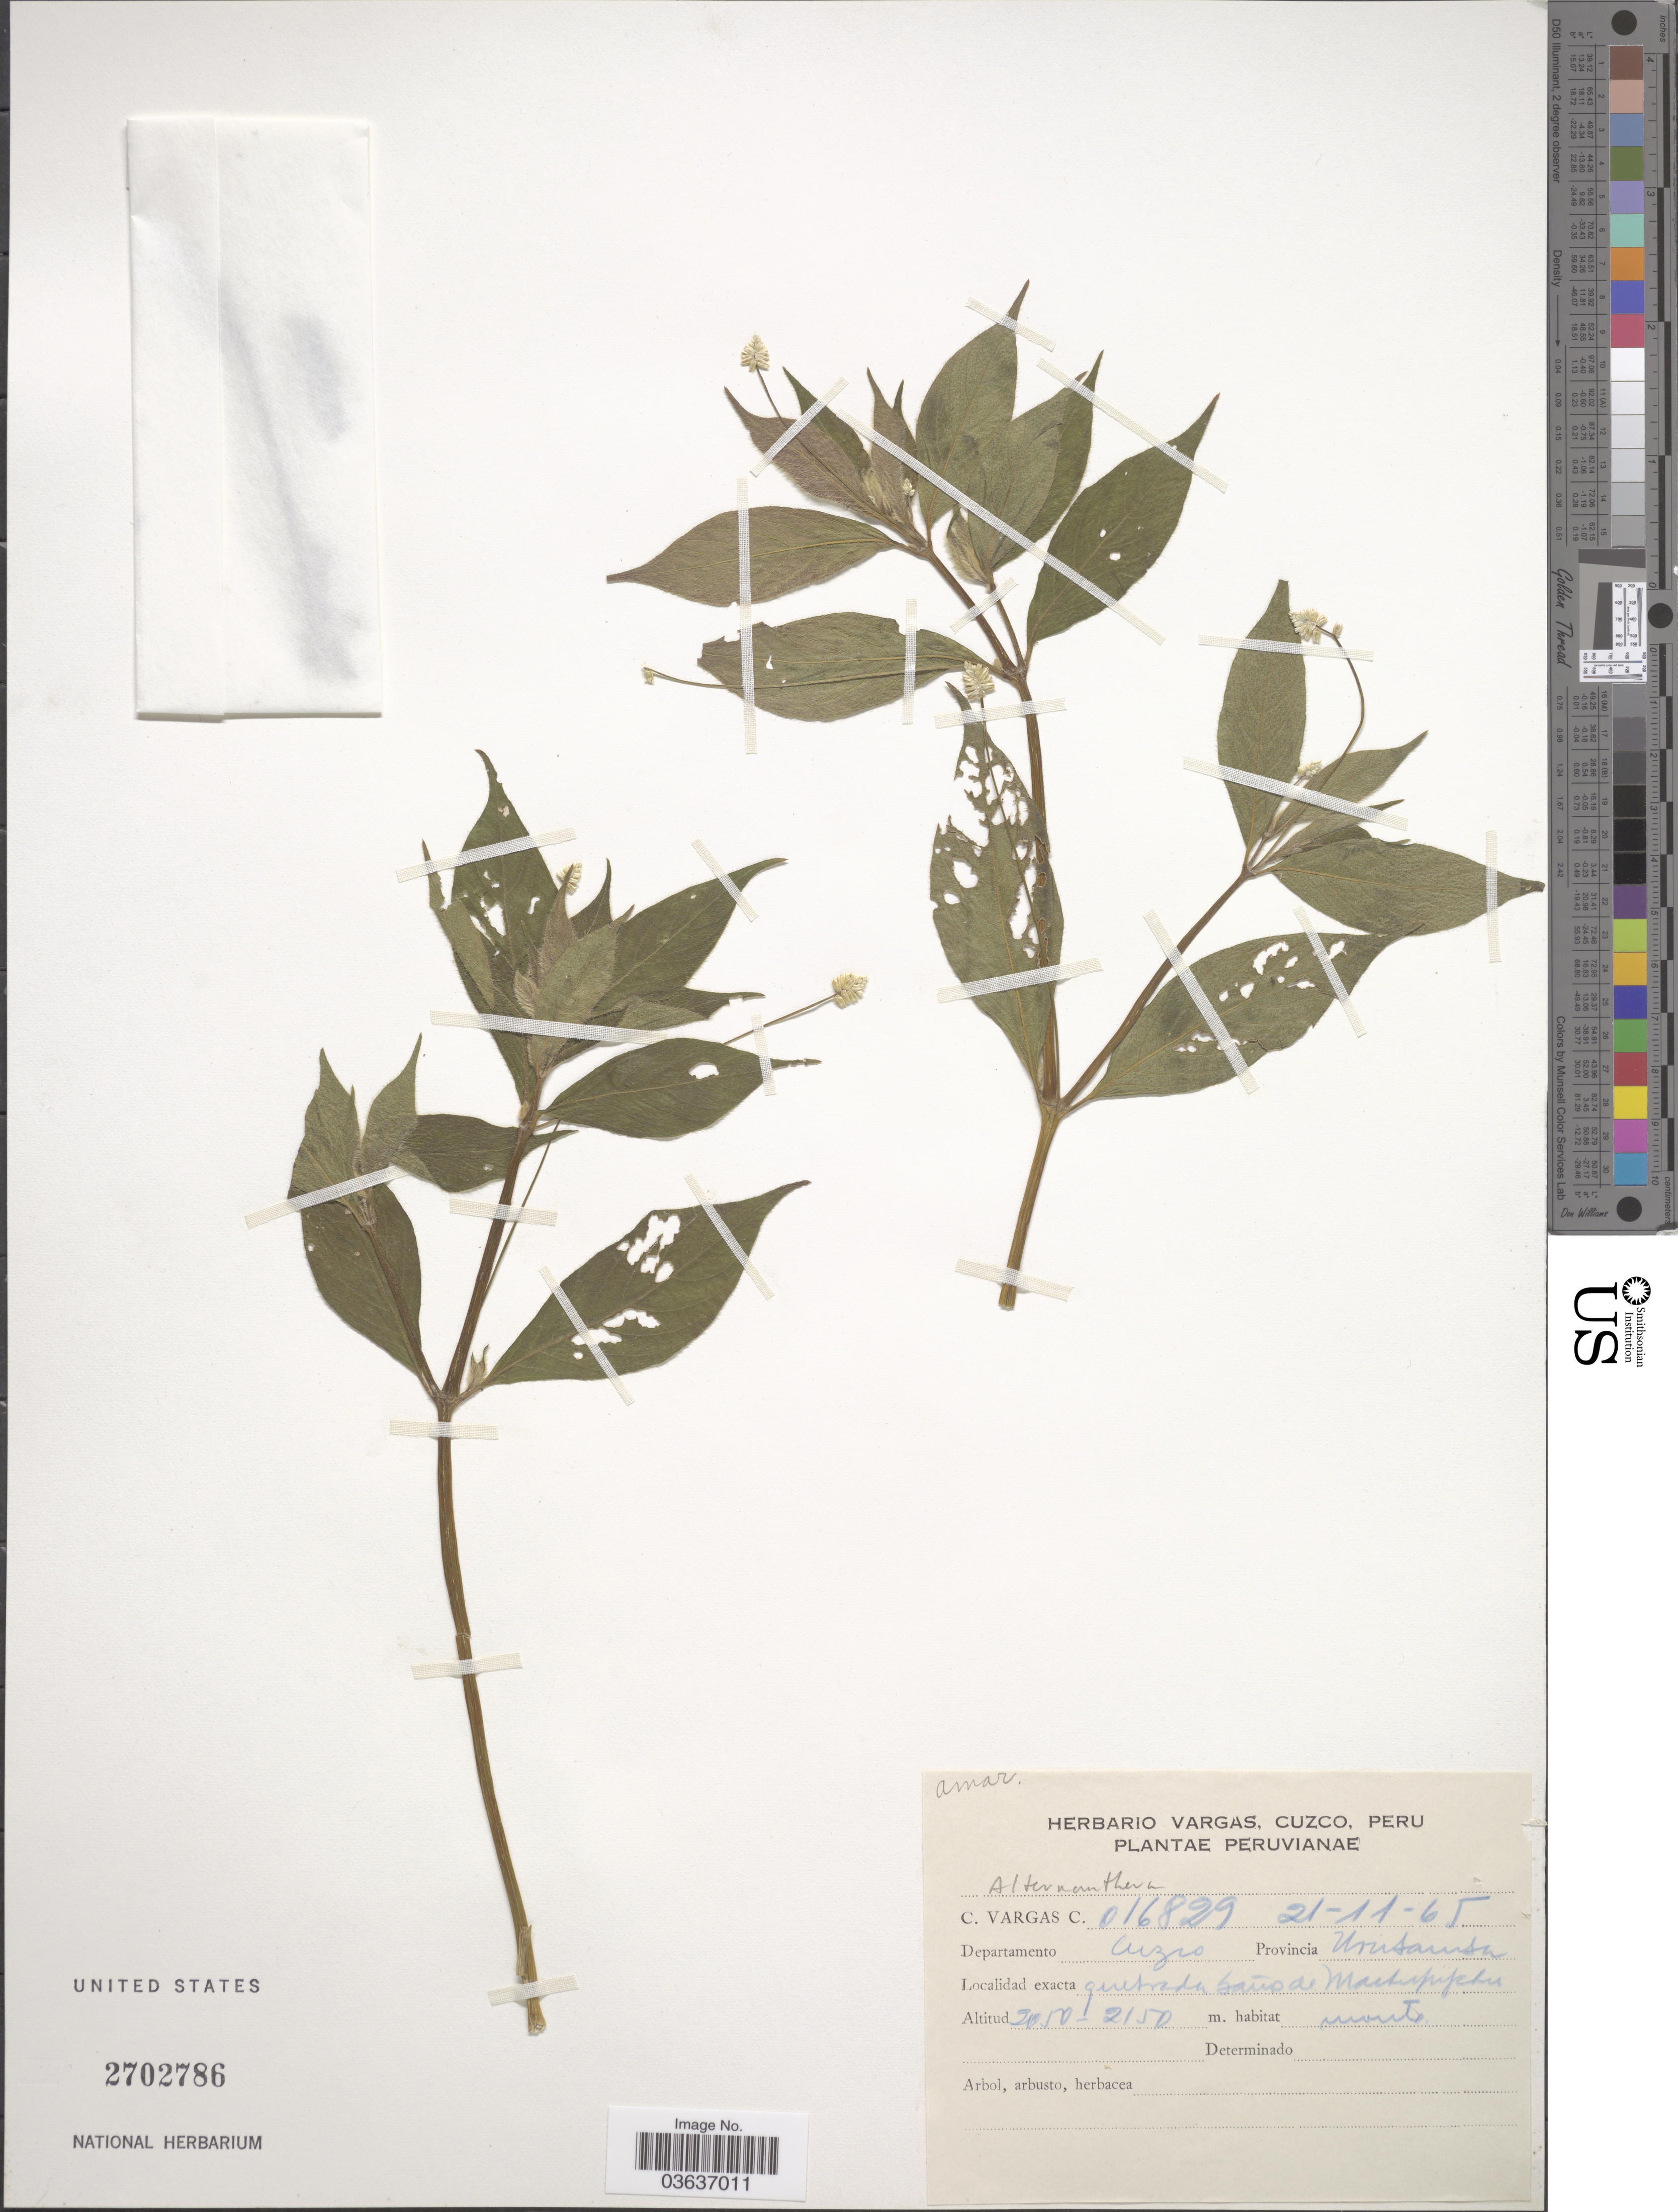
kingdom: Plantae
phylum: Tracheophyta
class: Magnoliopsida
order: Caryophyllales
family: Amaranthaceae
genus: Alternanthera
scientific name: Alternanthera sp.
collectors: C. Vargas Calderón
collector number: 016829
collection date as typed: Transcribed d/m/y: 21/11/65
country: Peru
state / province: Cusco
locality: Departamento Cuzco. Provincia Urubamba, quebrada baño de Machupichu.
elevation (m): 2050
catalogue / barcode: US 2702786